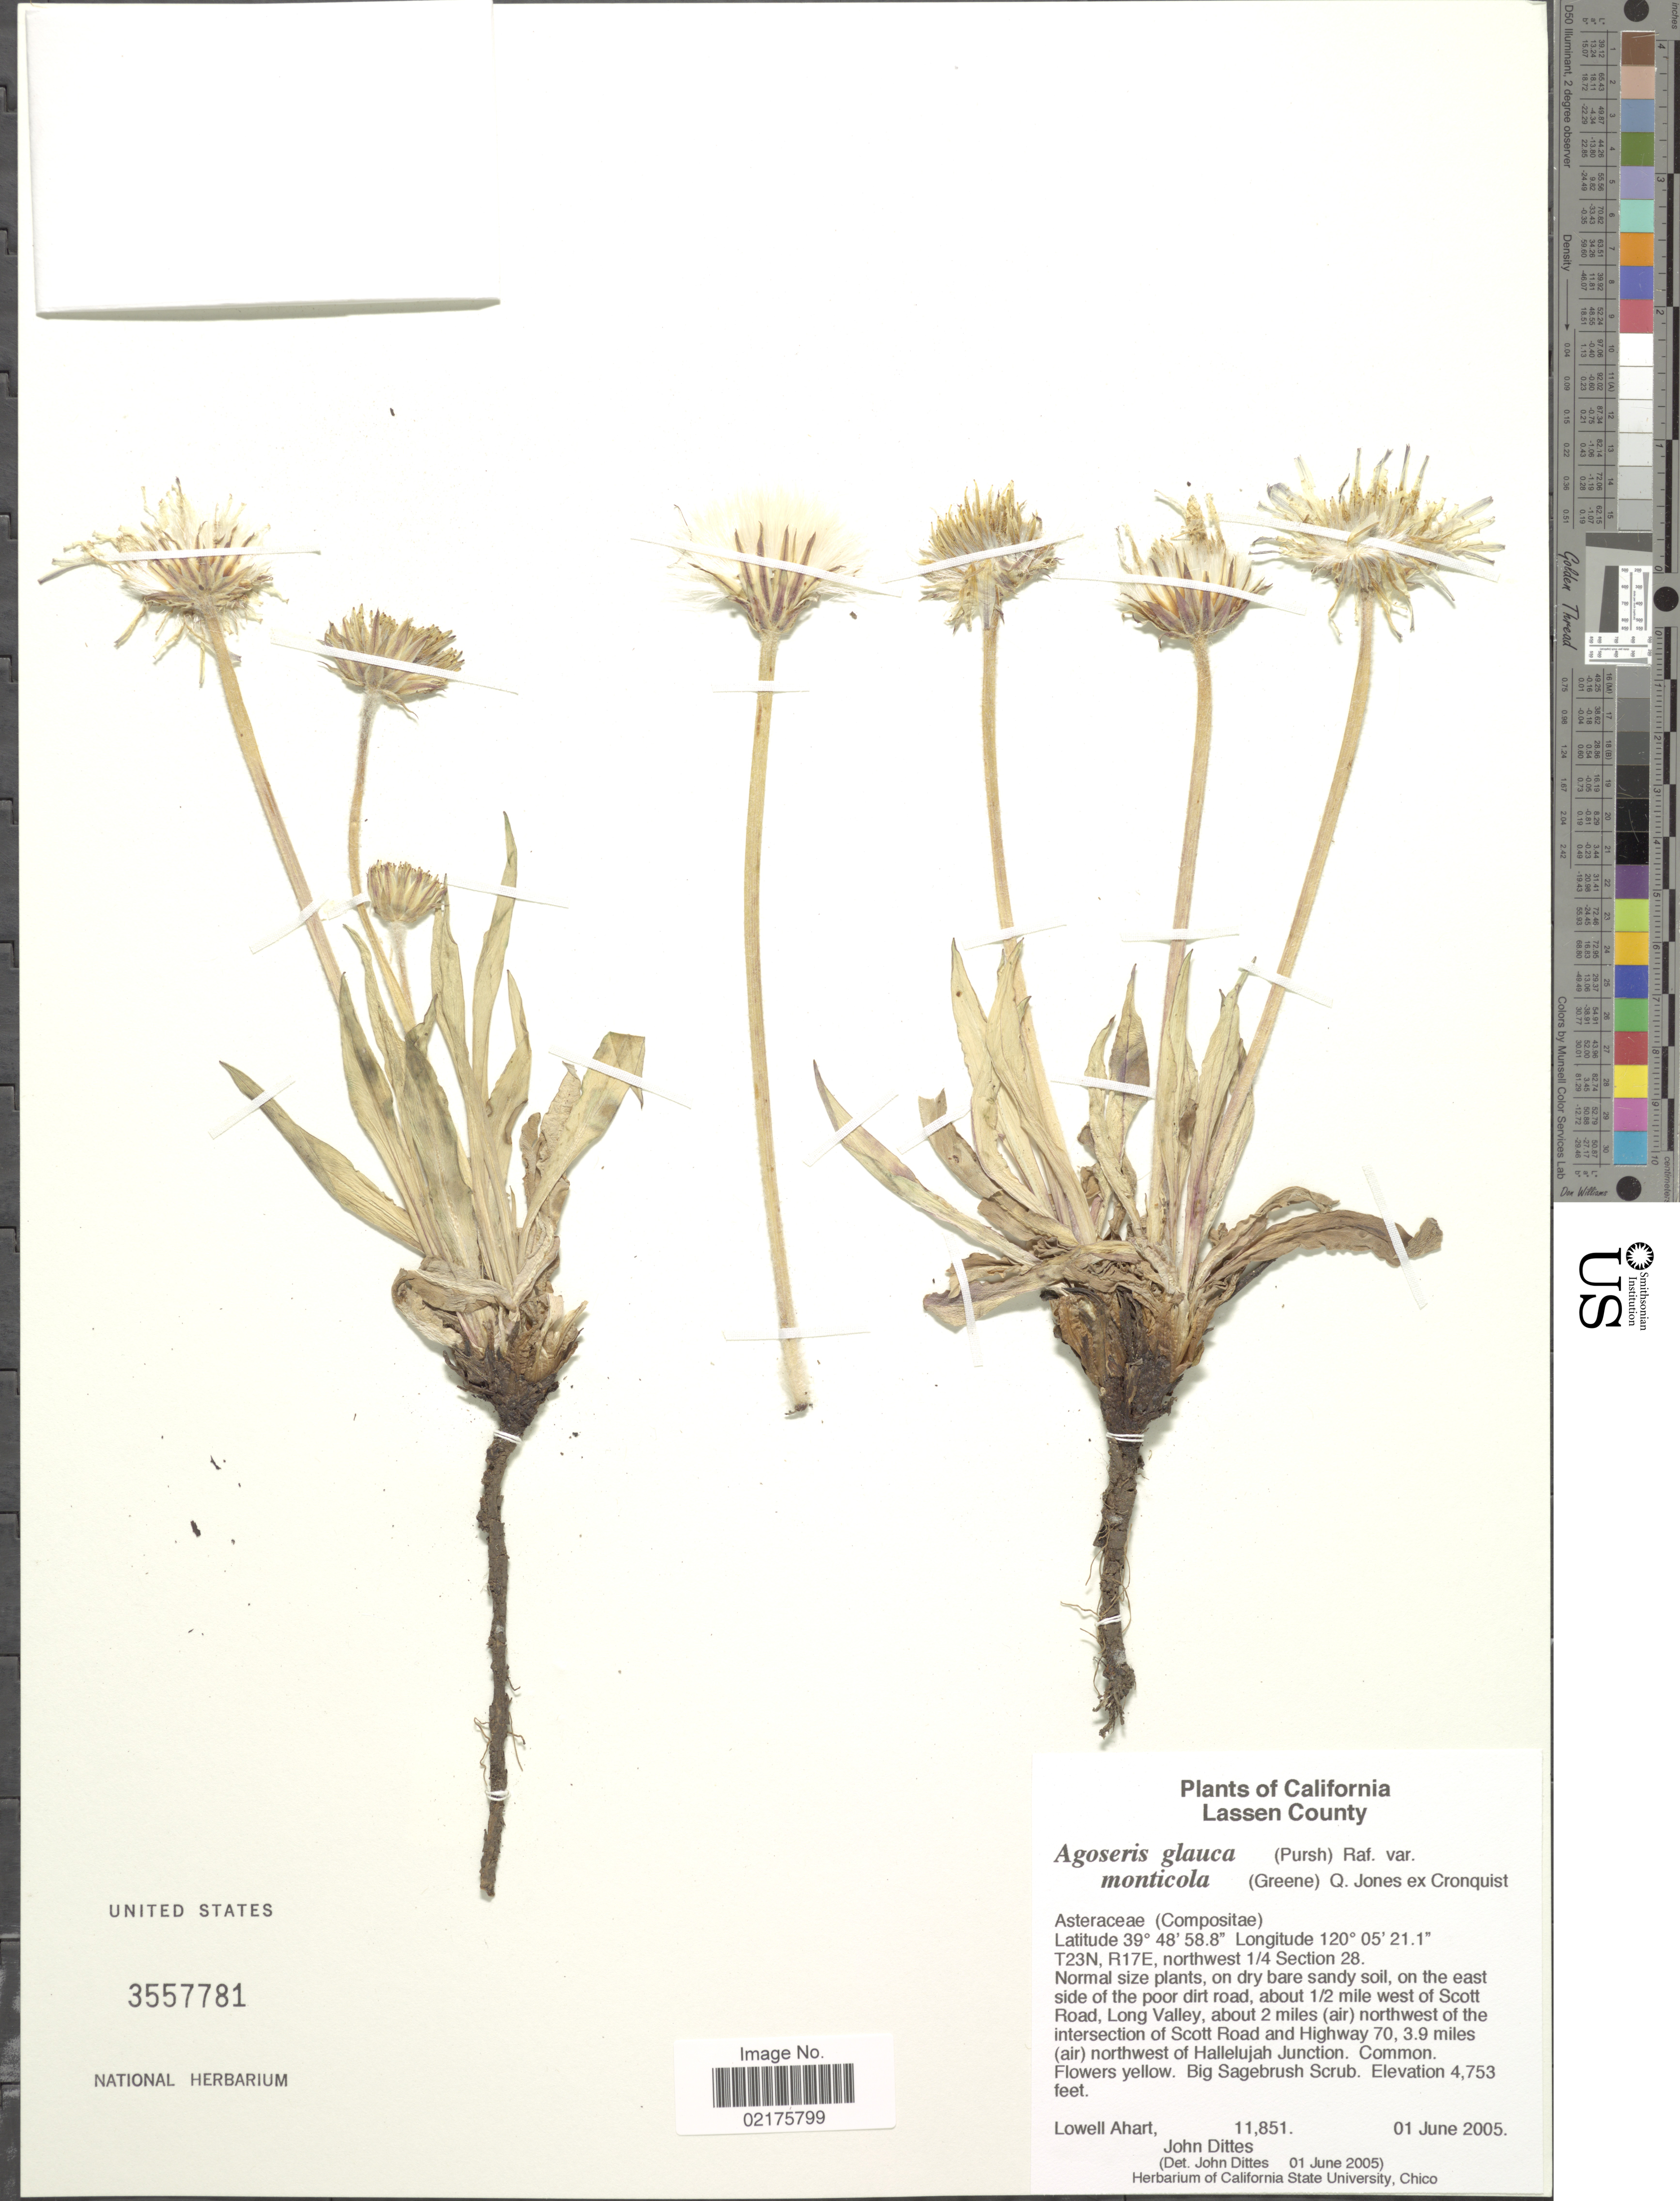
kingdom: Plantae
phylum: Tracheophyta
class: Magnoliopsida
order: Asterales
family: Asteraceae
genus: Agoseris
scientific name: Agoseris glauca var. glauca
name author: (Pursh) Raf.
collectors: L. Ahart & J. Dittes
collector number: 11851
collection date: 2005-06-01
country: United States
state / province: California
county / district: Lassen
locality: Lassen County, T23N, R17E, northwest ¼ Section 28, on the east side of the poor dirt road, about ½ mile west of Scott Road, Long Valley, about 2 miles (air) northwest of the intersection of Scott Road and Highway 70, 3.9 miles (air) northwest of Hallelujah Junction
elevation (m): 1449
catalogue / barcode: US 3557781